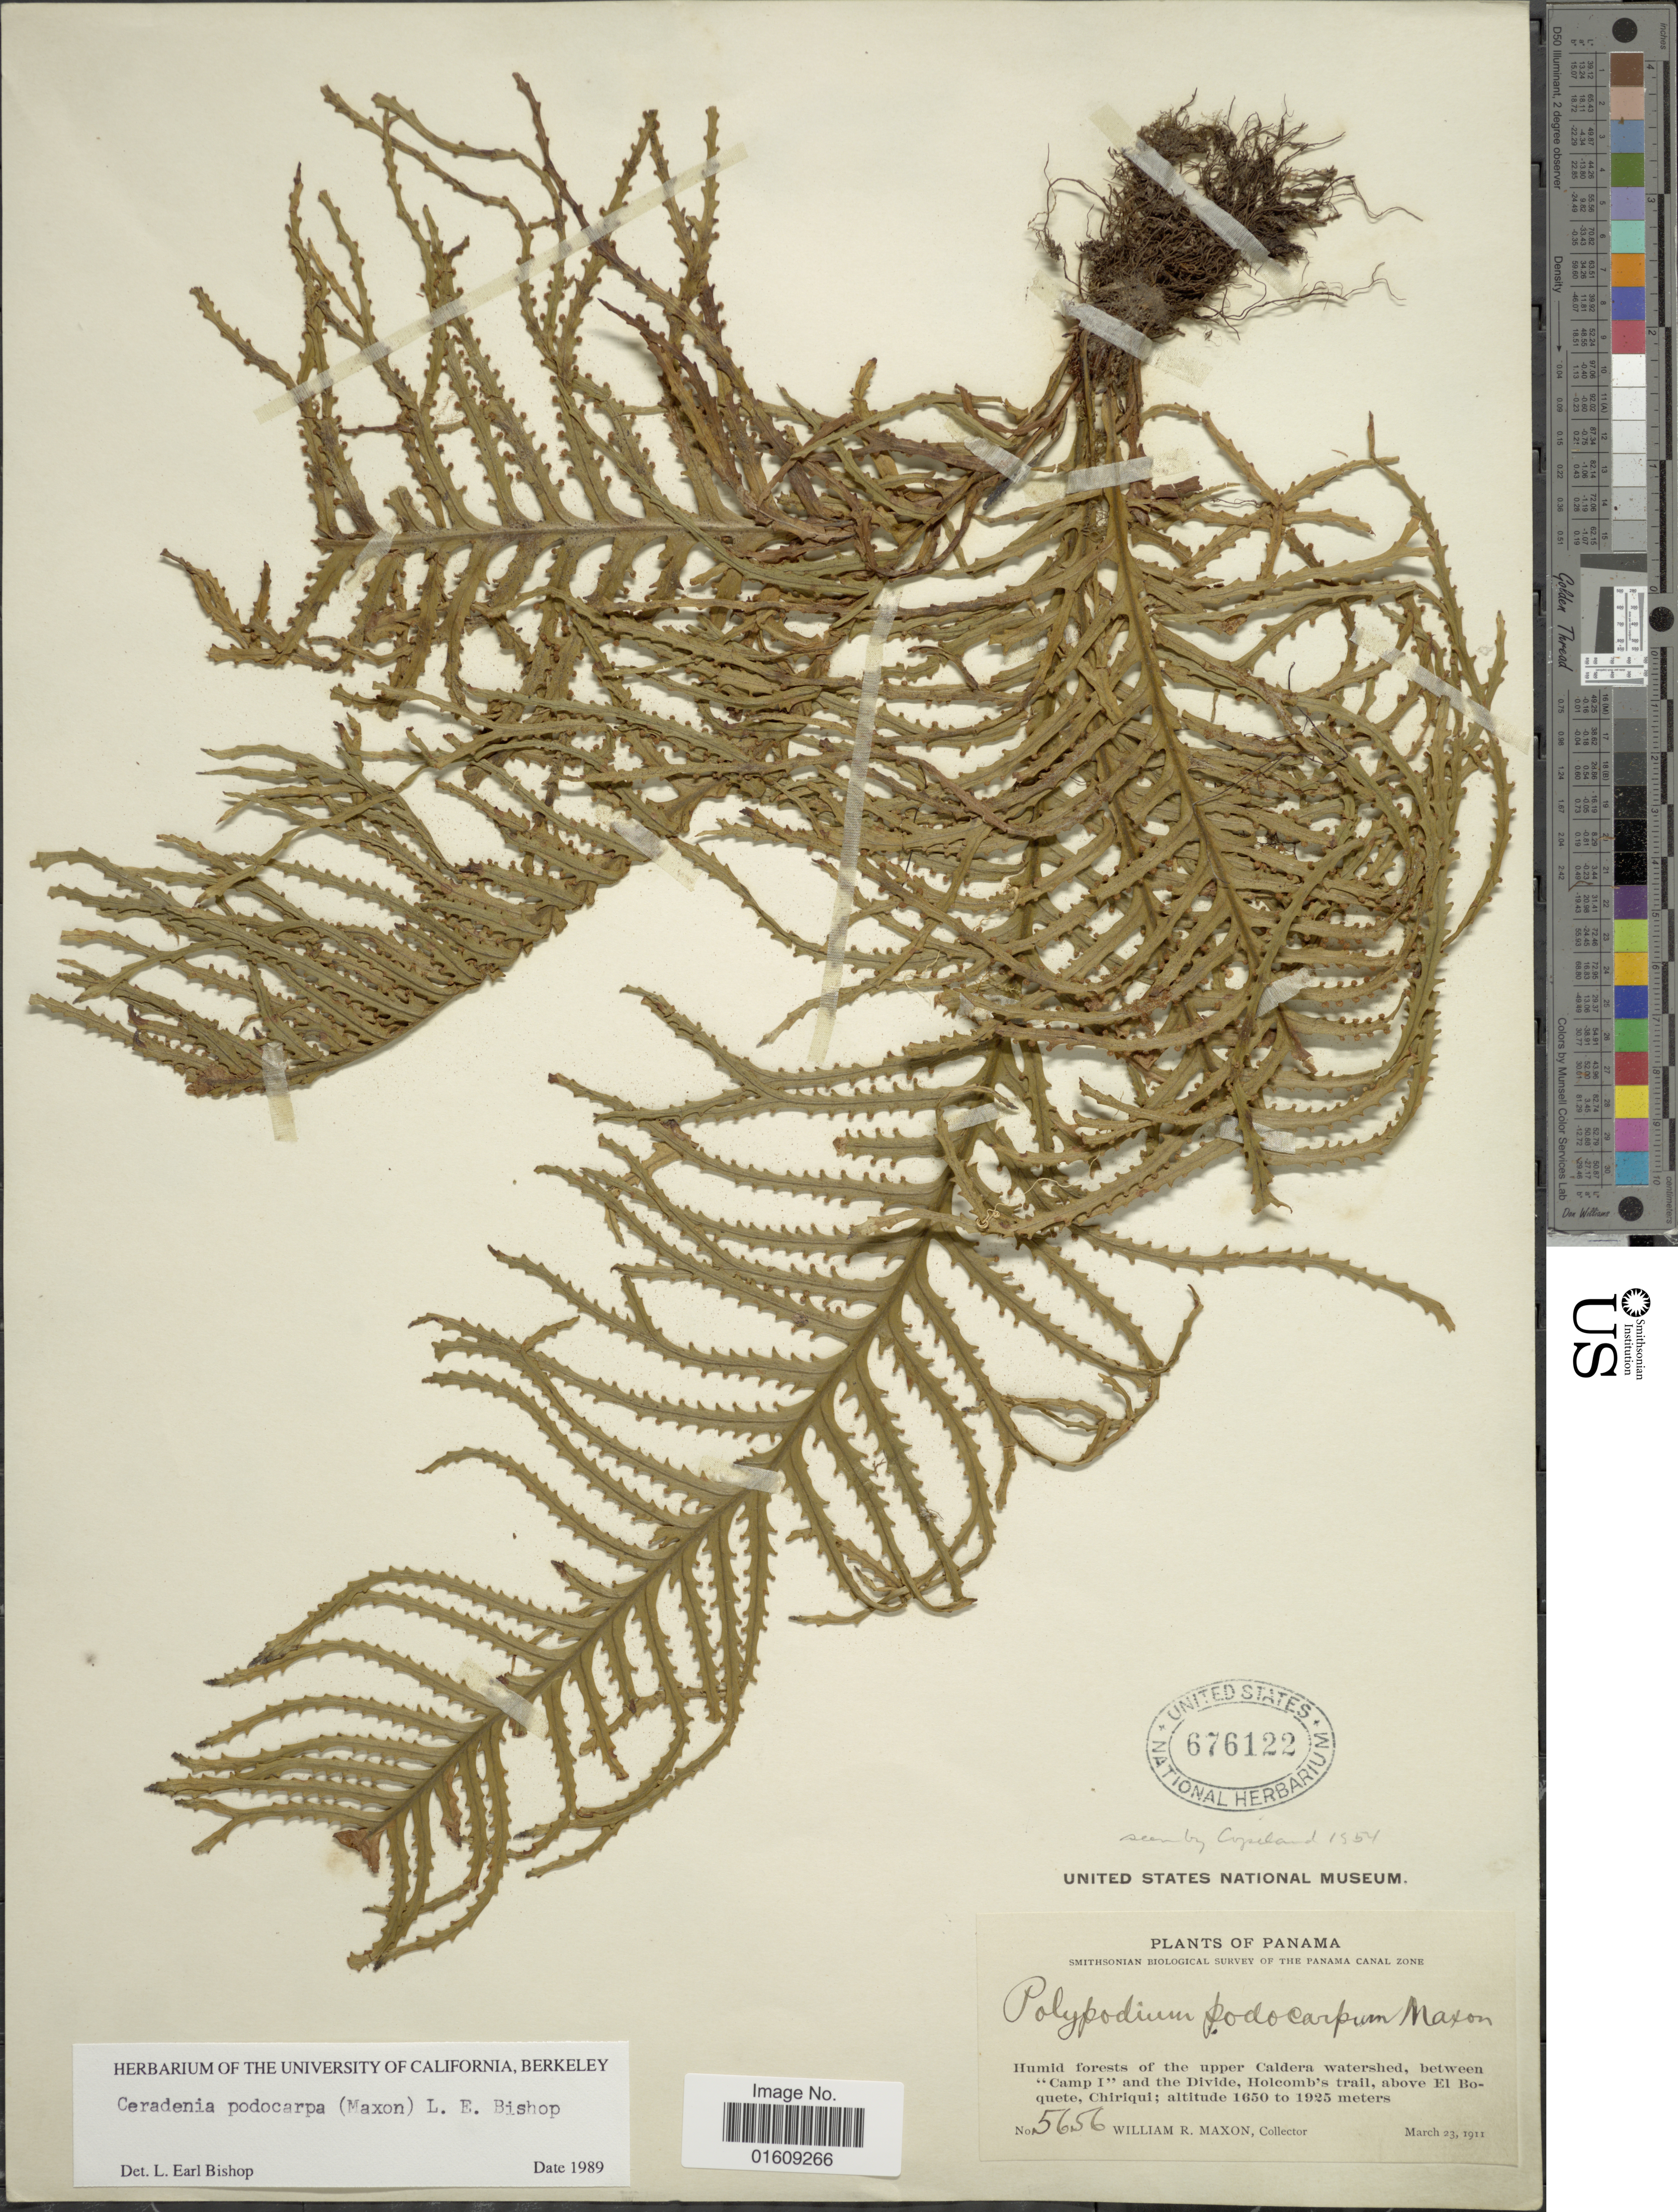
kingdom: Plantae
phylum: Tracheophyta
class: Polypodiopsida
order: Polypodiales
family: Polypodiaceae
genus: Ceradenia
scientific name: Ceradenia podocarpa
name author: (Maxon) L.E. Bishop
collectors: W. R. Maxon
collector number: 5656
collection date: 1911-03-23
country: Panama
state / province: Chiriqui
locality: Panama, Humid forest along the upper Caldera watershed, near "Camp I," Holcomba's trail. above El Boquete, Chiriqui.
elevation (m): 1650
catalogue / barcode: US 676122